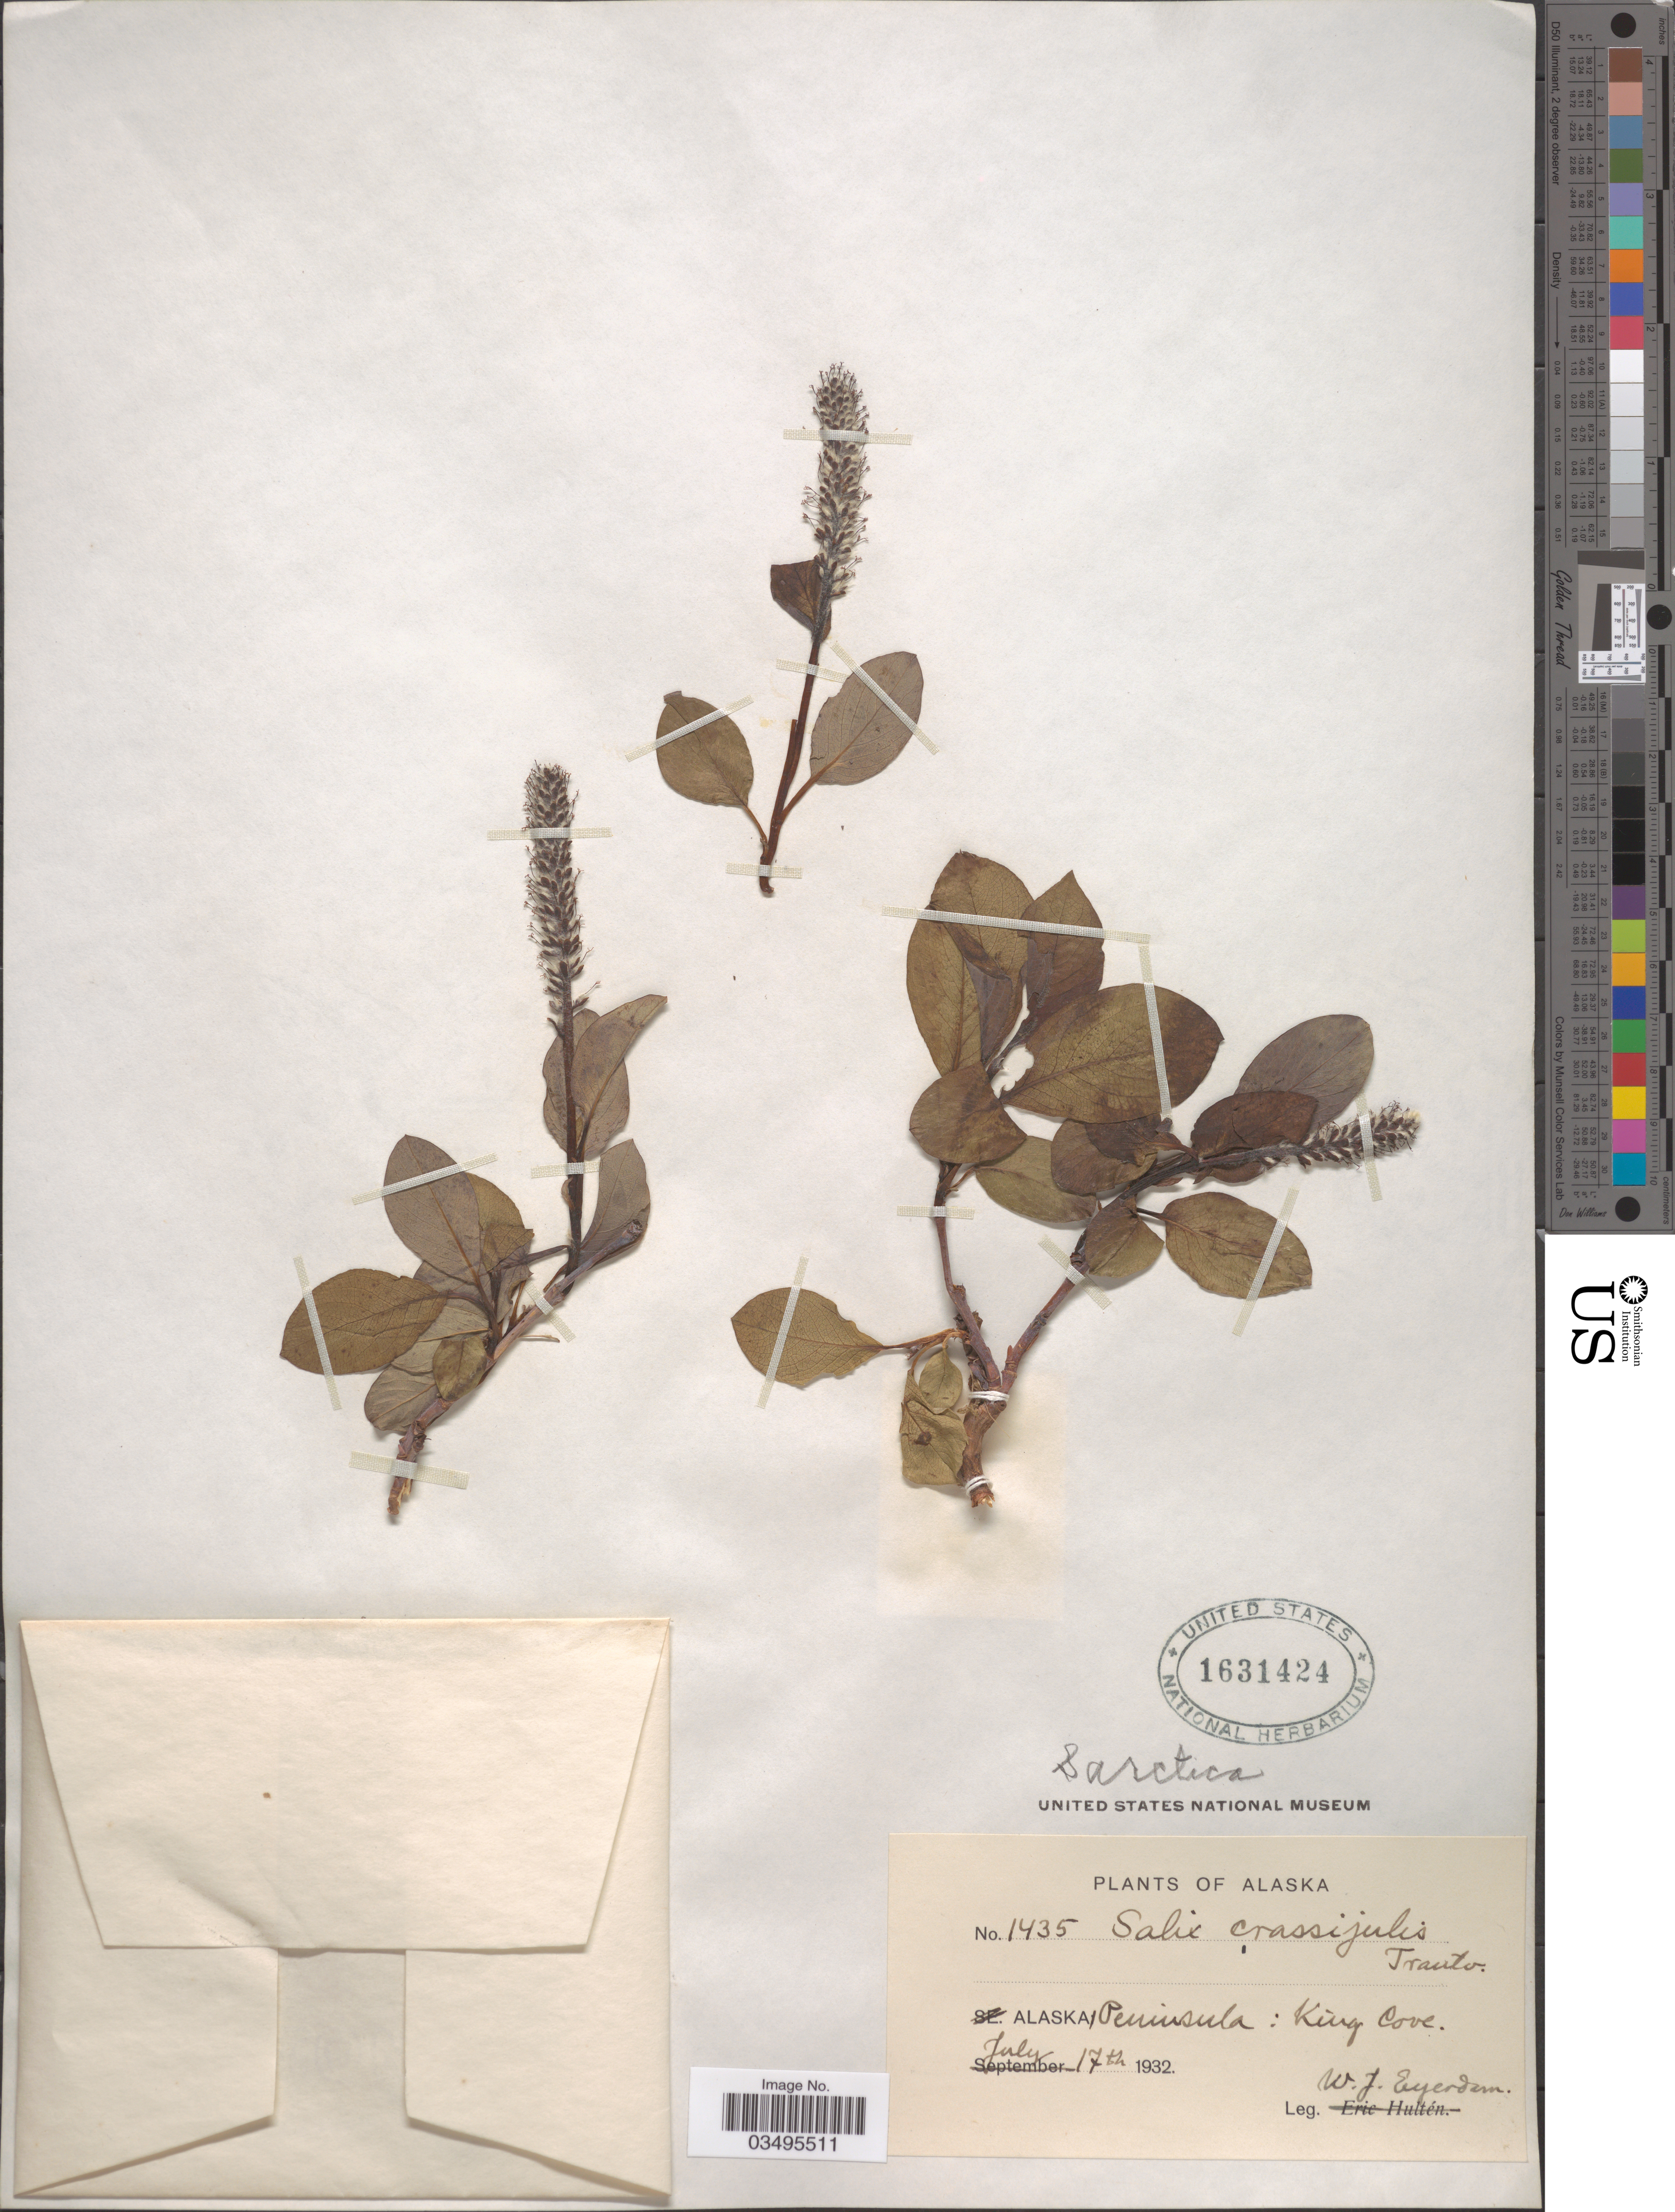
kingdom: Plantae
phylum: Tracheophyta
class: Magnoliopsida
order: Malpighiales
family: Salicaceae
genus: Salix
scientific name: Salix arctica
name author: Pall.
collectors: W. J. Eyerdam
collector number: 1435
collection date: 1932-07-17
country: United States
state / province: Alaska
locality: Alaska Peninsula: King Cove.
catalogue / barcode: US 1631424